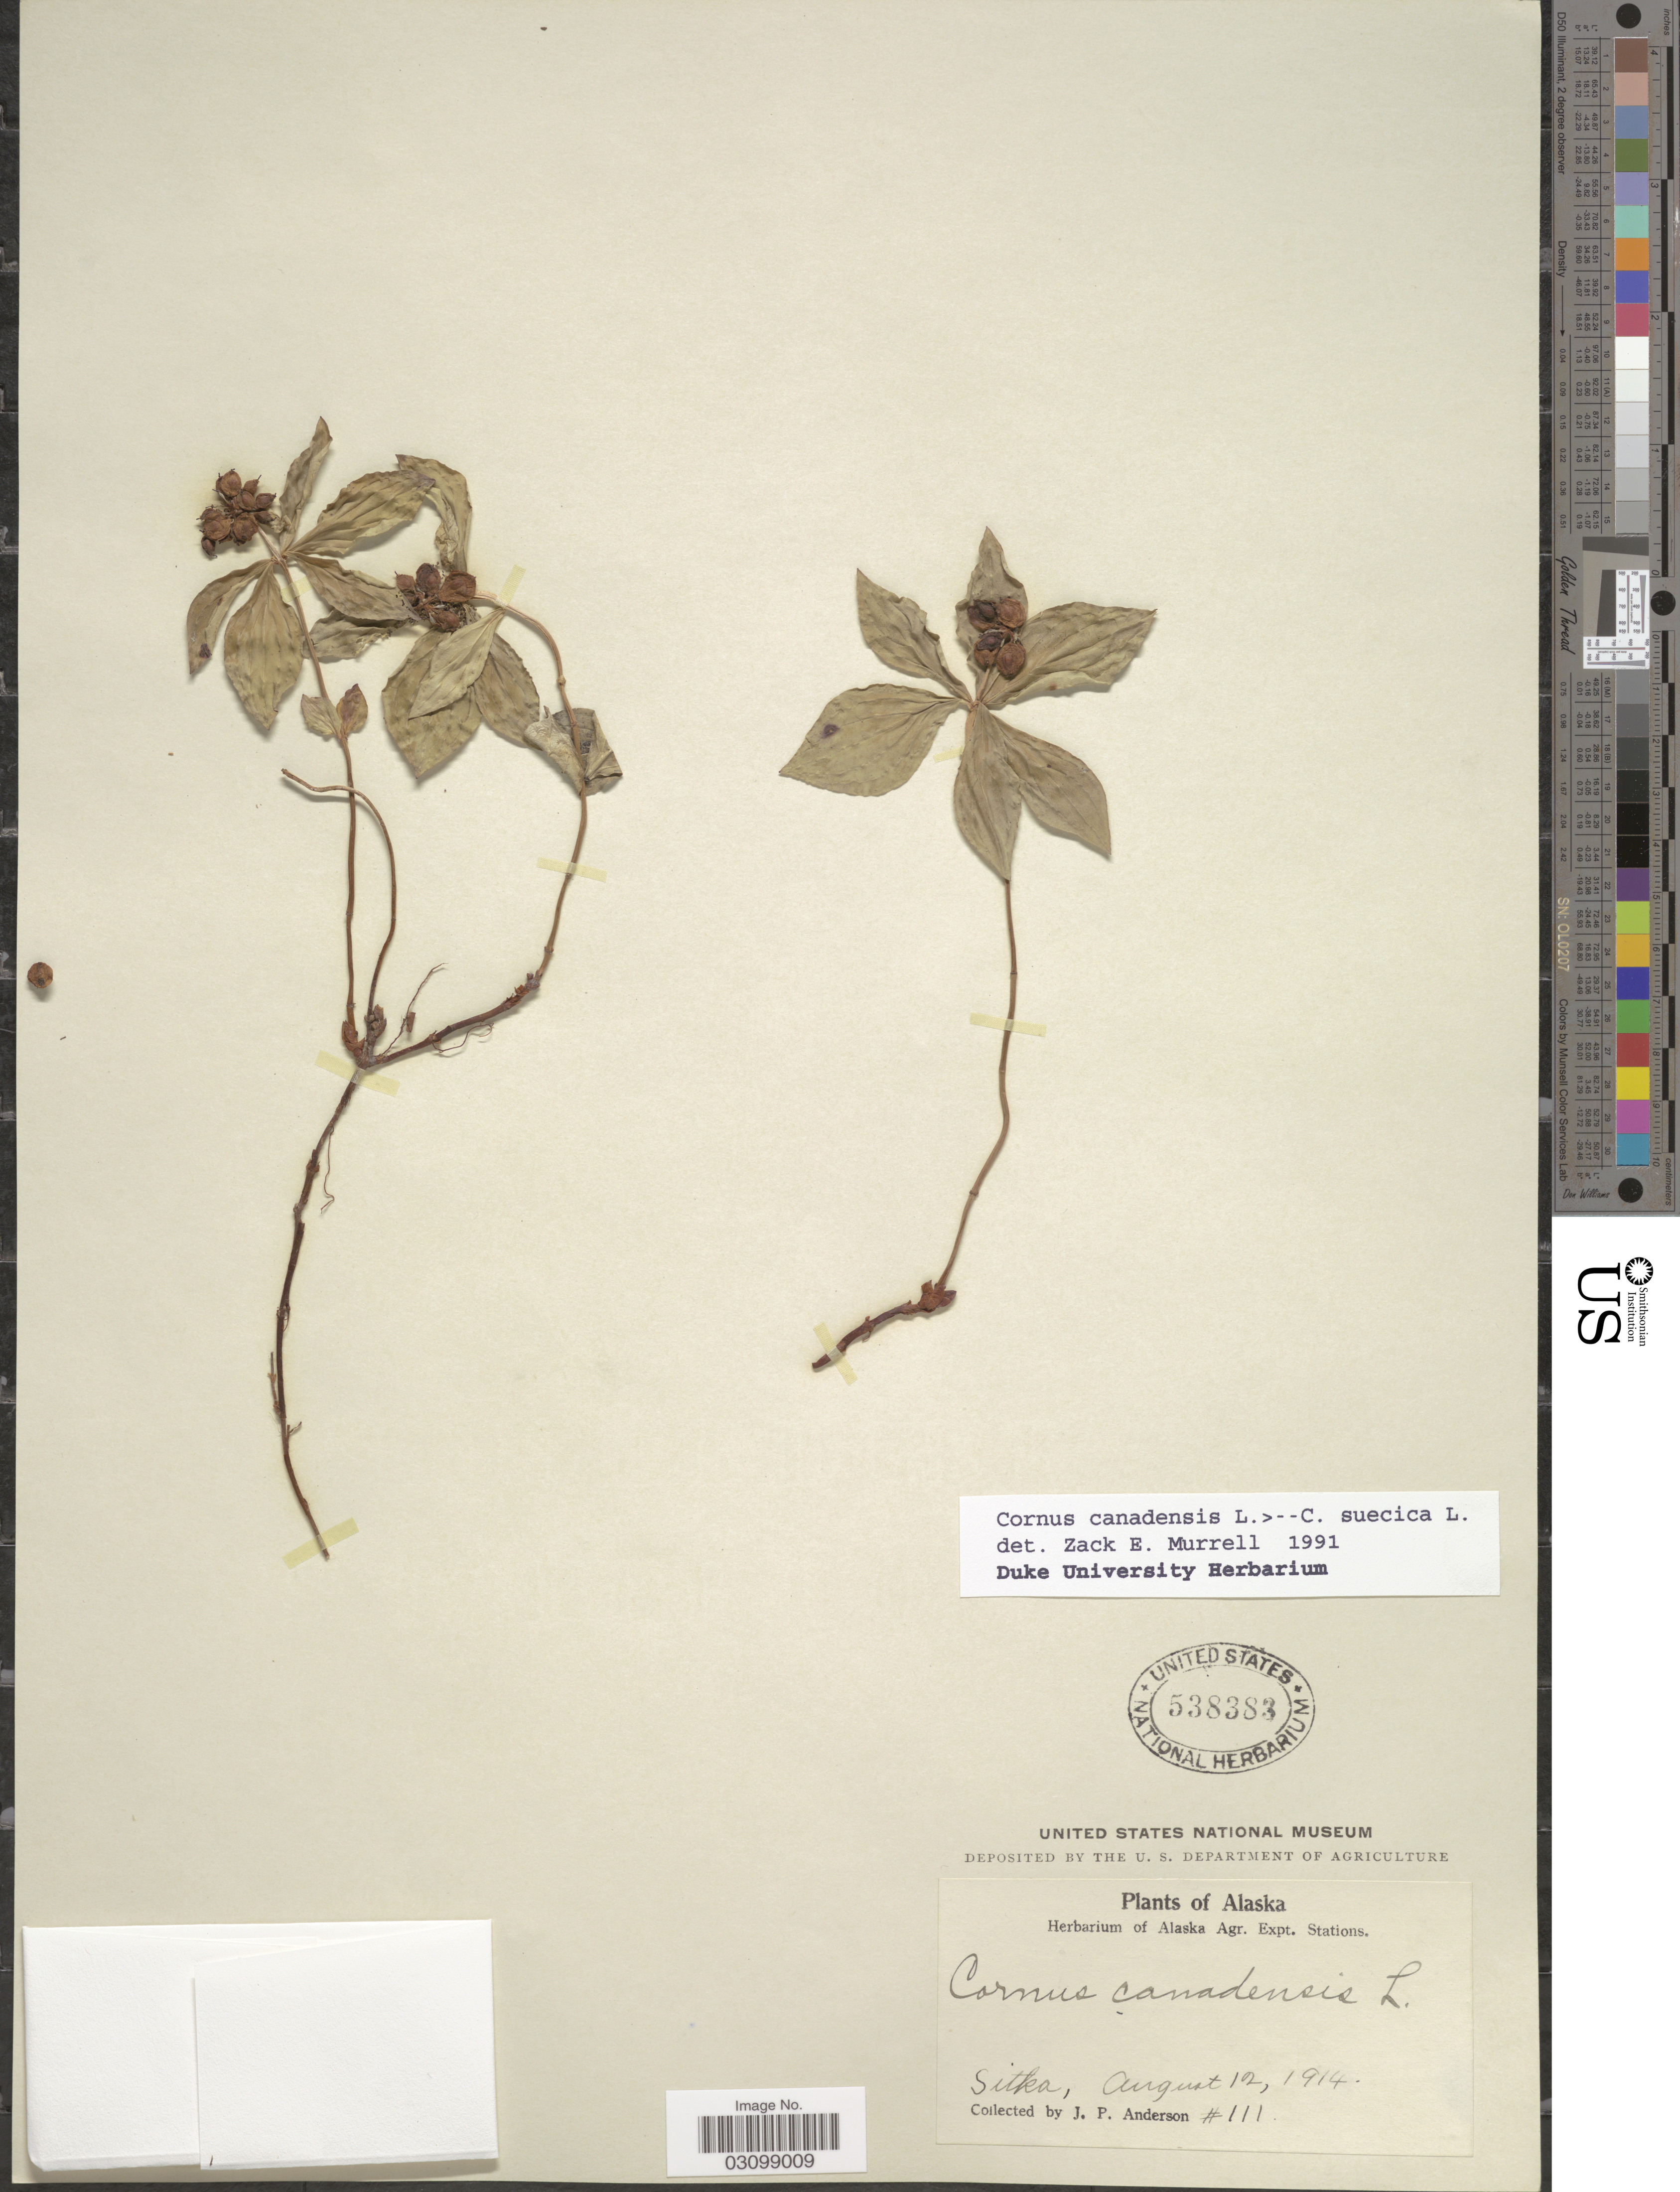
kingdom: Plantae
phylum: Tracheophyta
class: Magnoliopsida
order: Cornales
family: Cornaceae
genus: Cornus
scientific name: Cornus sp.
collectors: J. P. Anderson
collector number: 111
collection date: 1914-08-12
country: United States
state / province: Alaska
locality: Sitka.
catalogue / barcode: US 538383